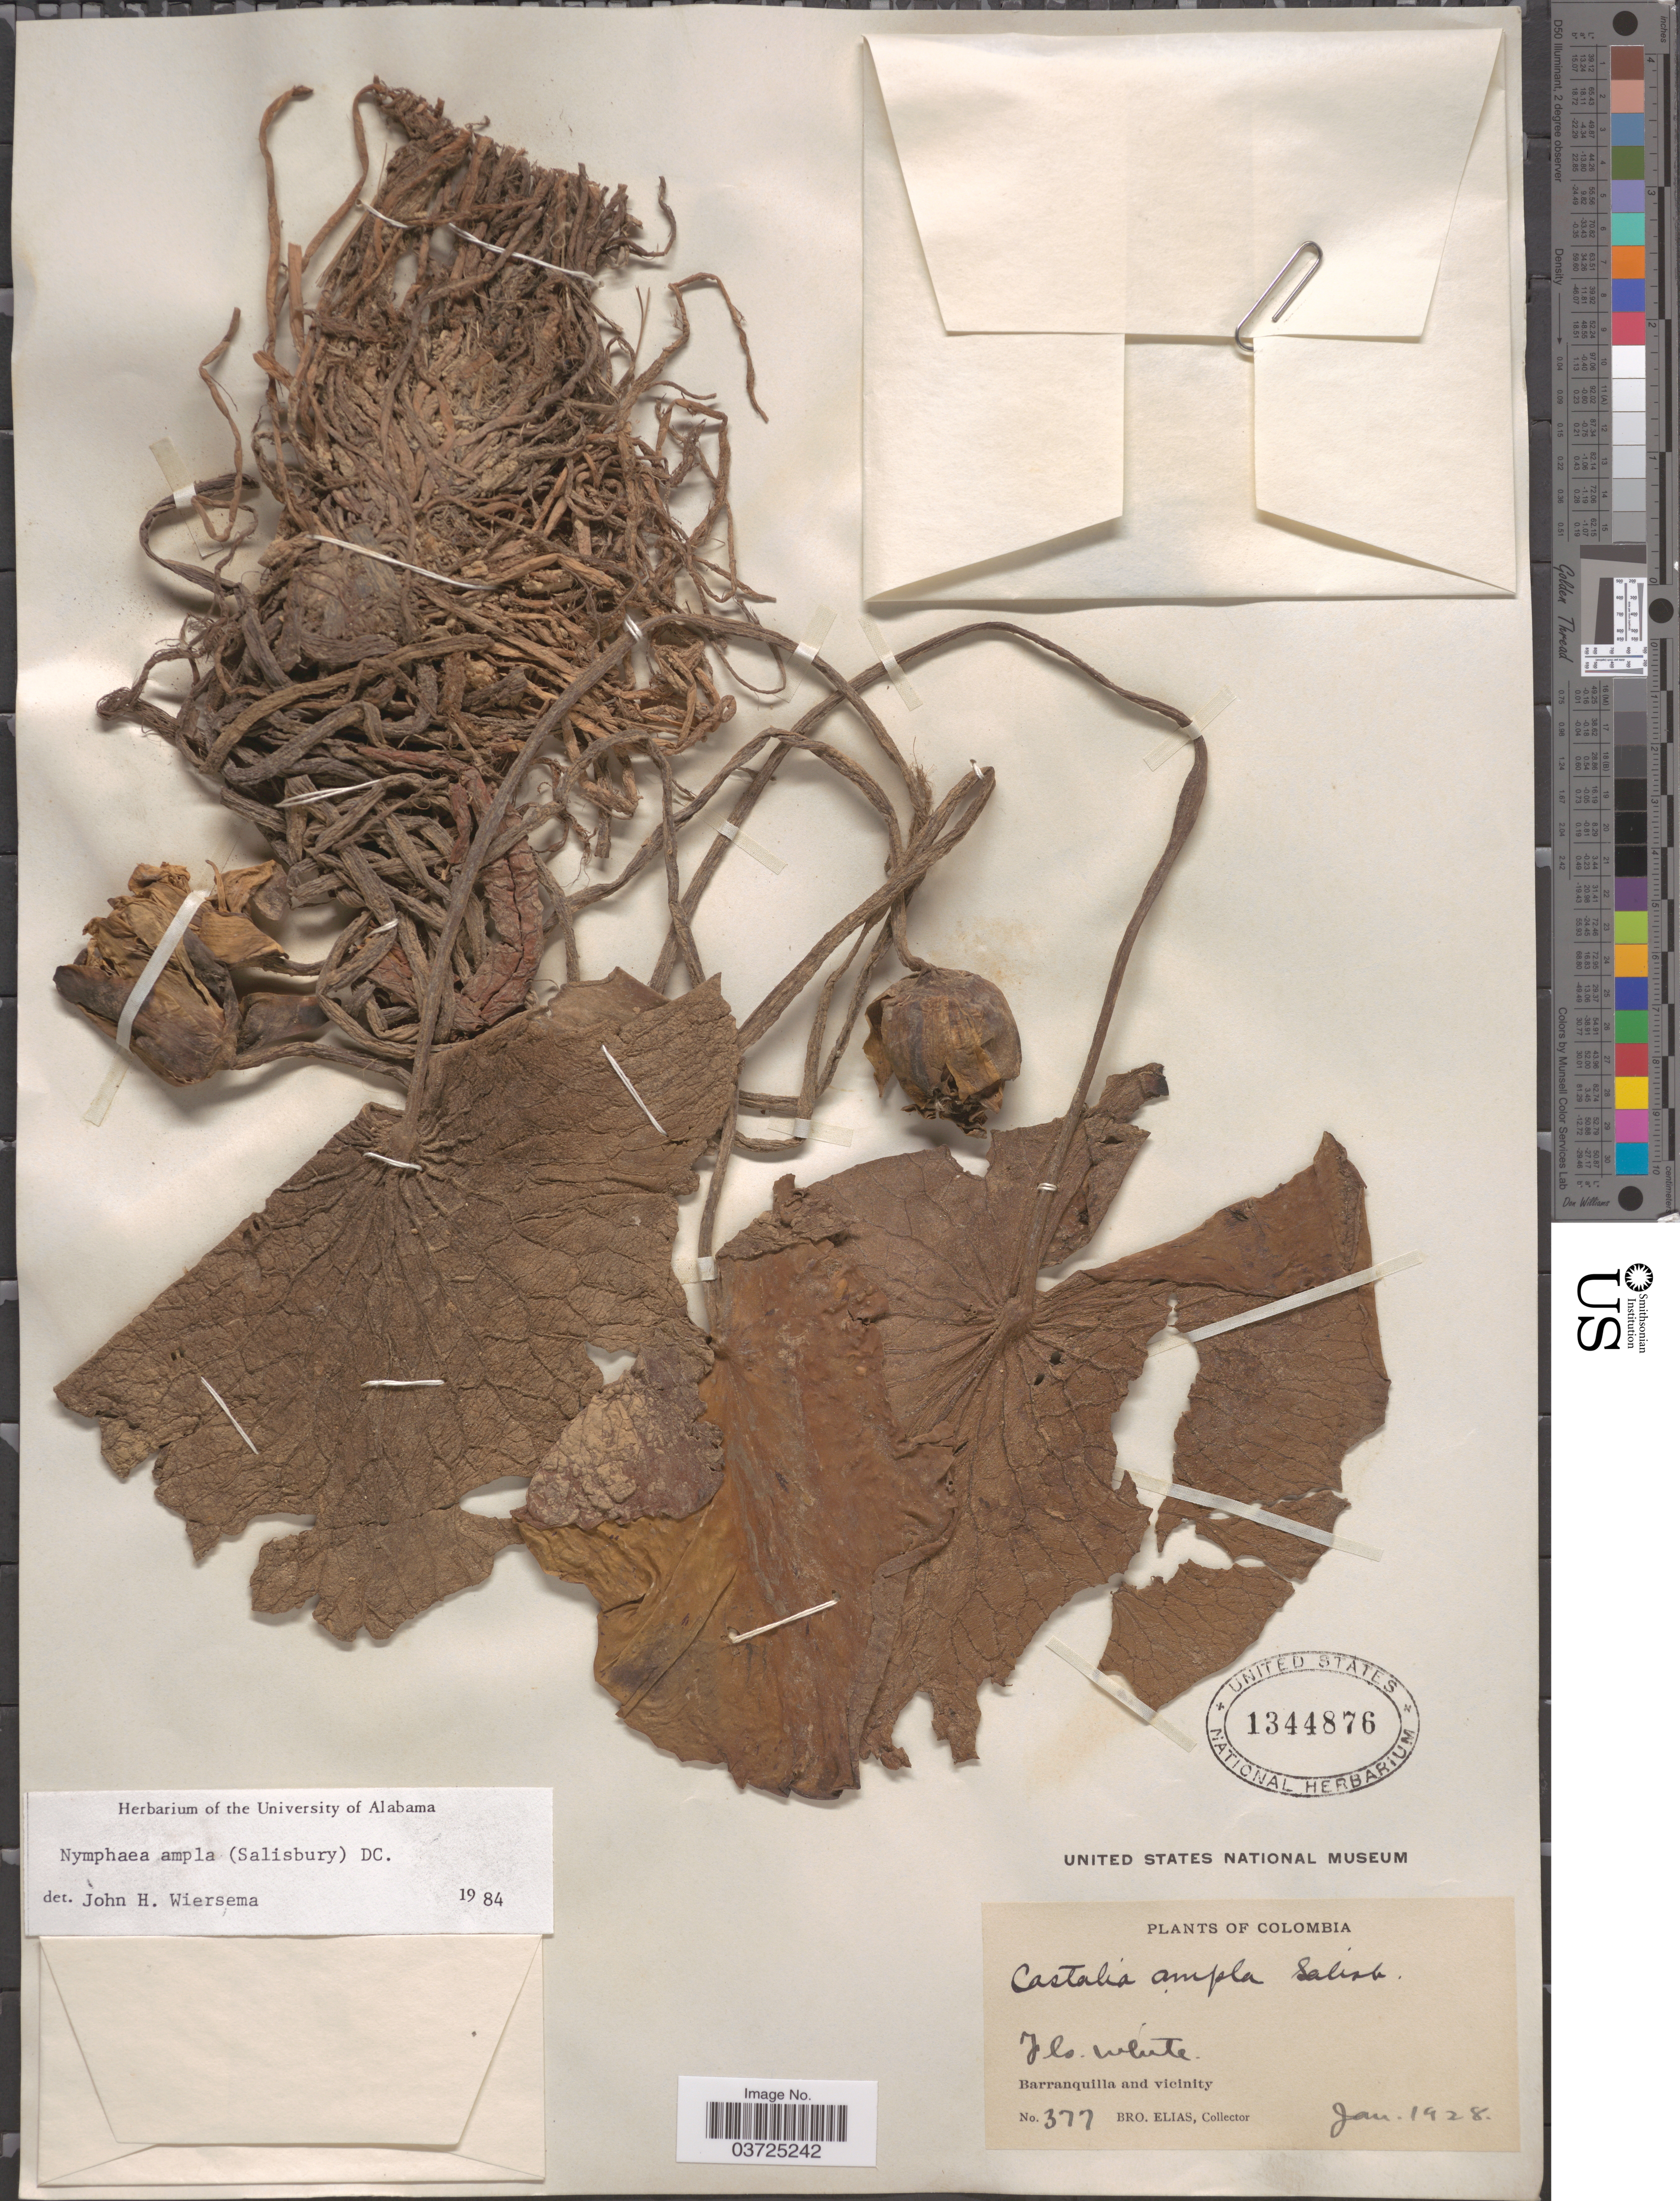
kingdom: Plantae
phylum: Tracheophyta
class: Magnoliopsida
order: Nymphaeales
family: Nymphaeaceae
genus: Nymphaea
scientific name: Nymphaea ampla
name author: (Salisb.) DC.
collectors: Bro. Elias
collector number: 377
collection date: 1928-01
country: Colombia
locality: Barranquilla and vicinity.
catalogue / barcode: US 1344876